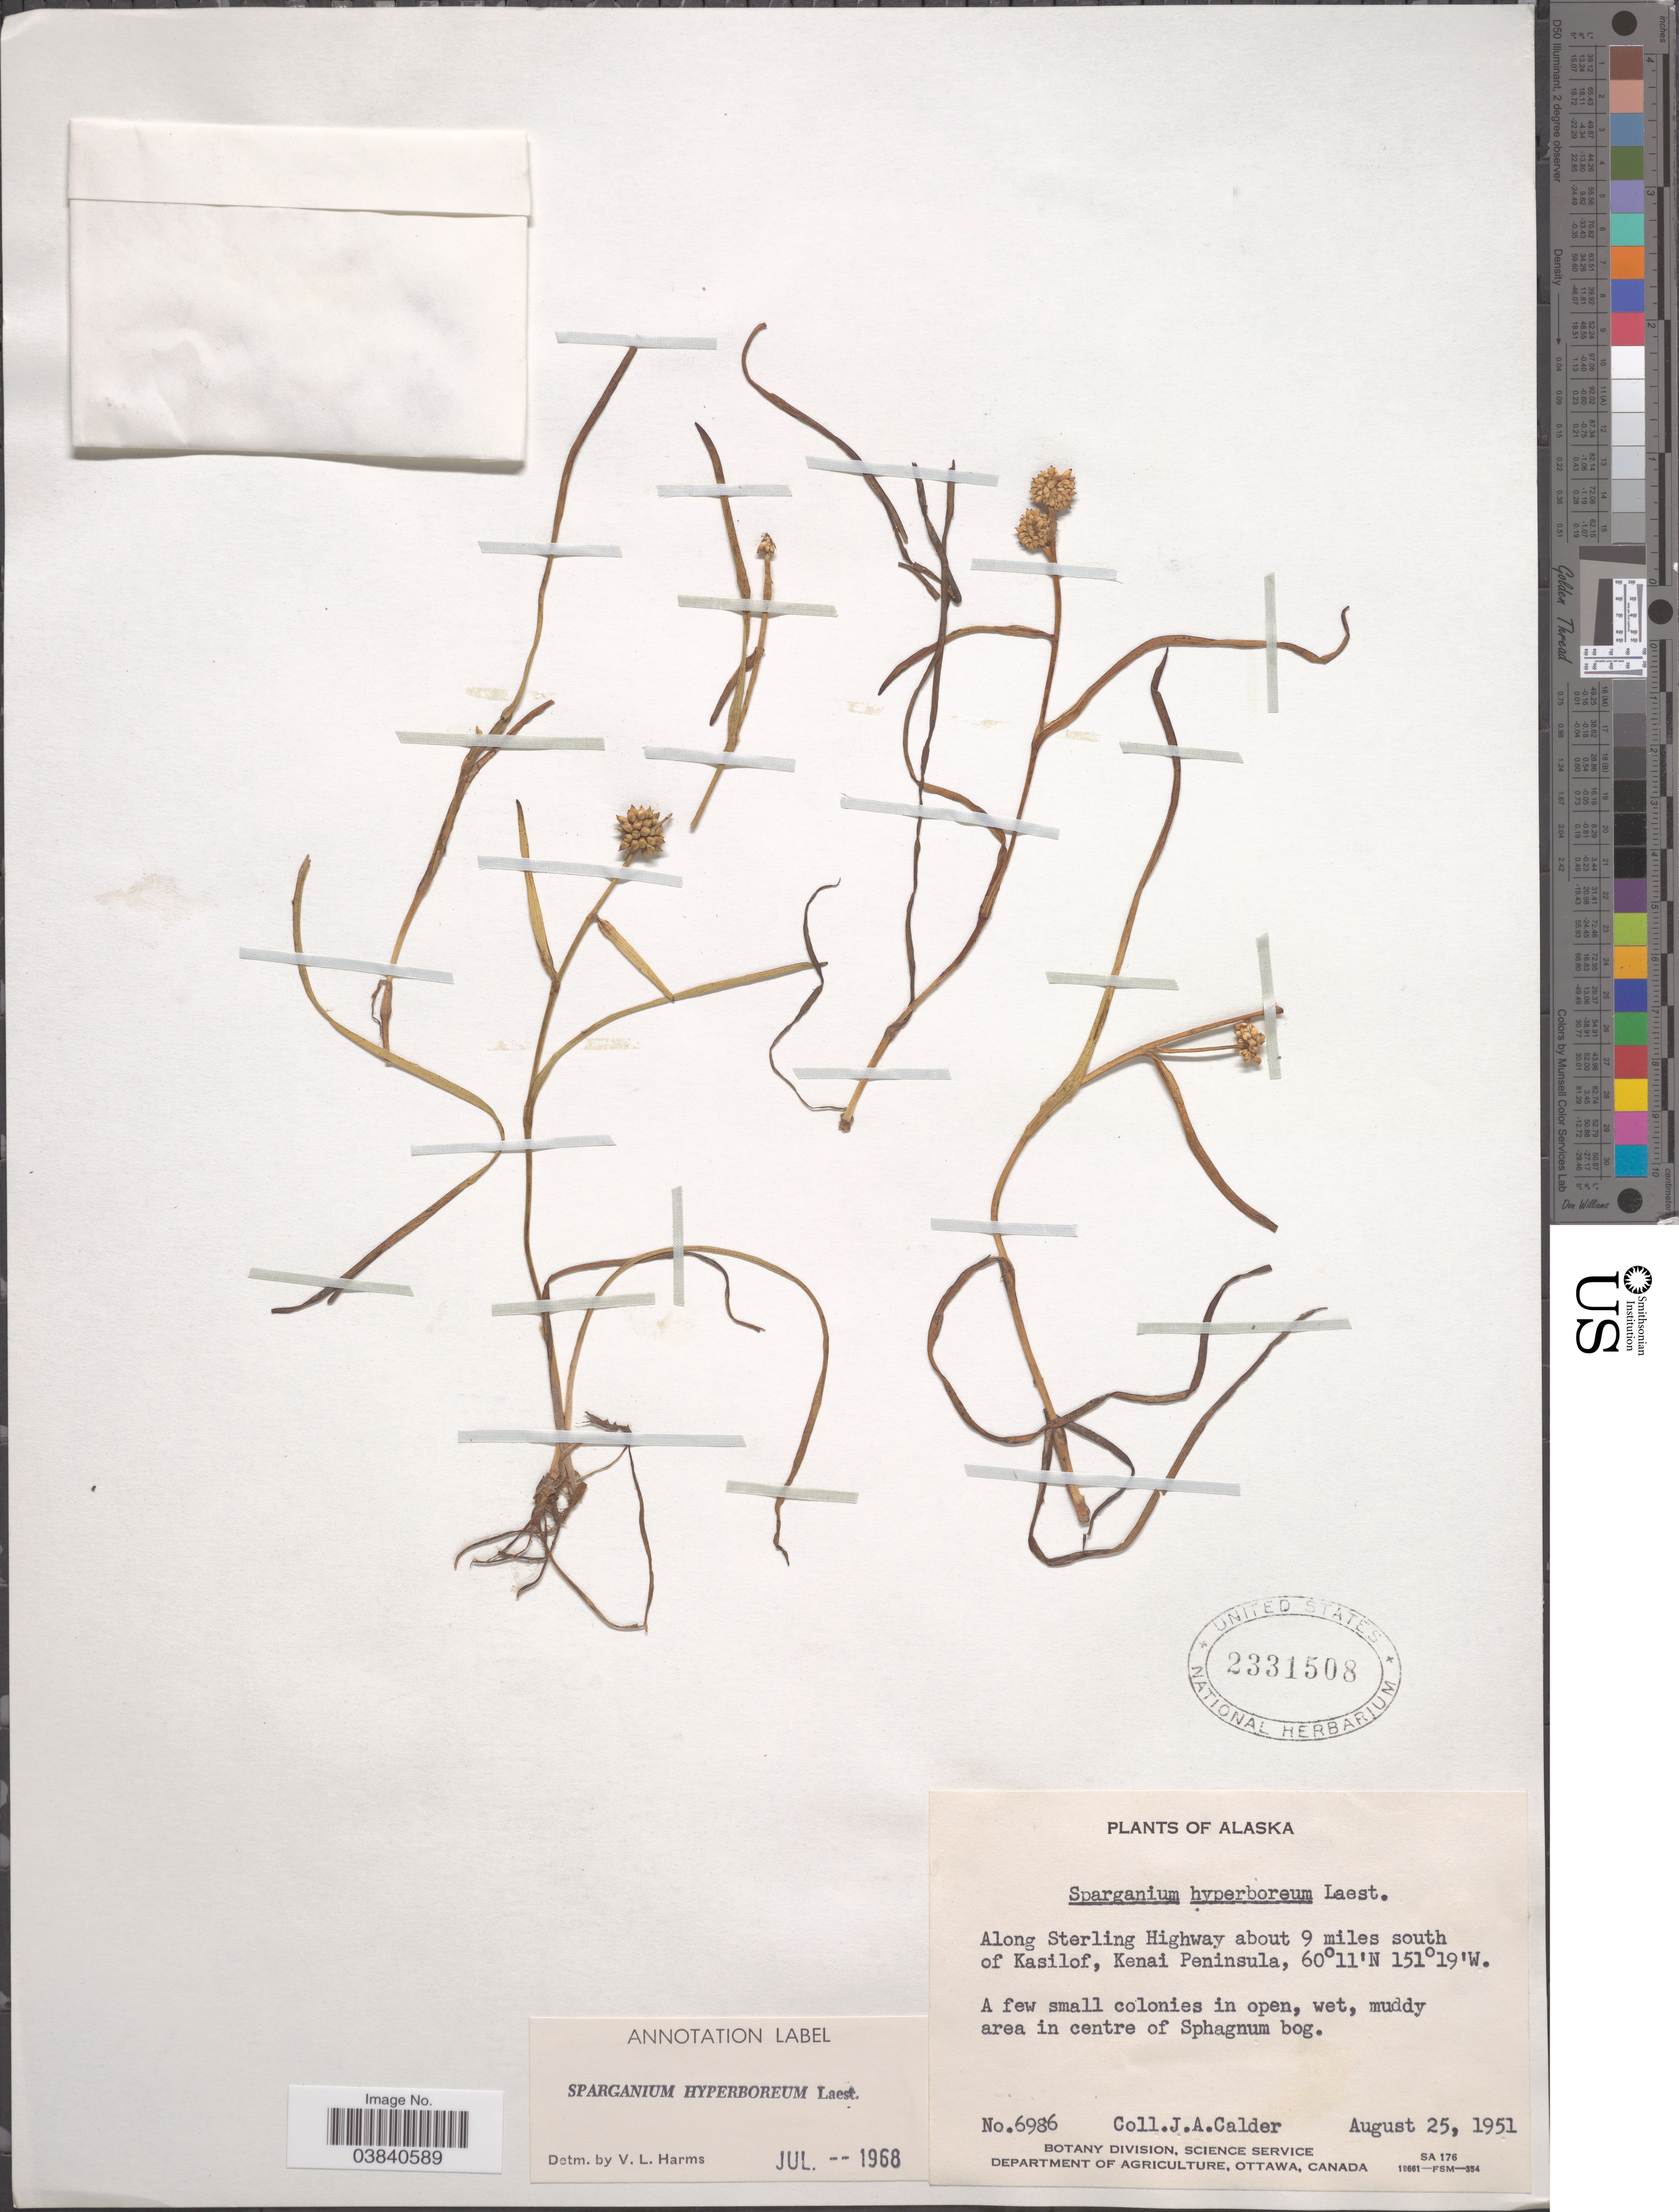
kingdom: Plantae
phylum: Tracheophyta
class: Liliopsida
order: Poales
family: Typhaceae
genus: Sparganium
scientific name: Sparganium hyperboreum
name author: Beurl. ex Laest.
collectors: J. A. Calder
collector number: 6986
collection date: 1951-08-25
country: United States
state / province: Alaska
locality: Along Sterling Highway about 9 miles south of Kasilof, Kenai Peninsula.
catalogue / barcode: US 2331508